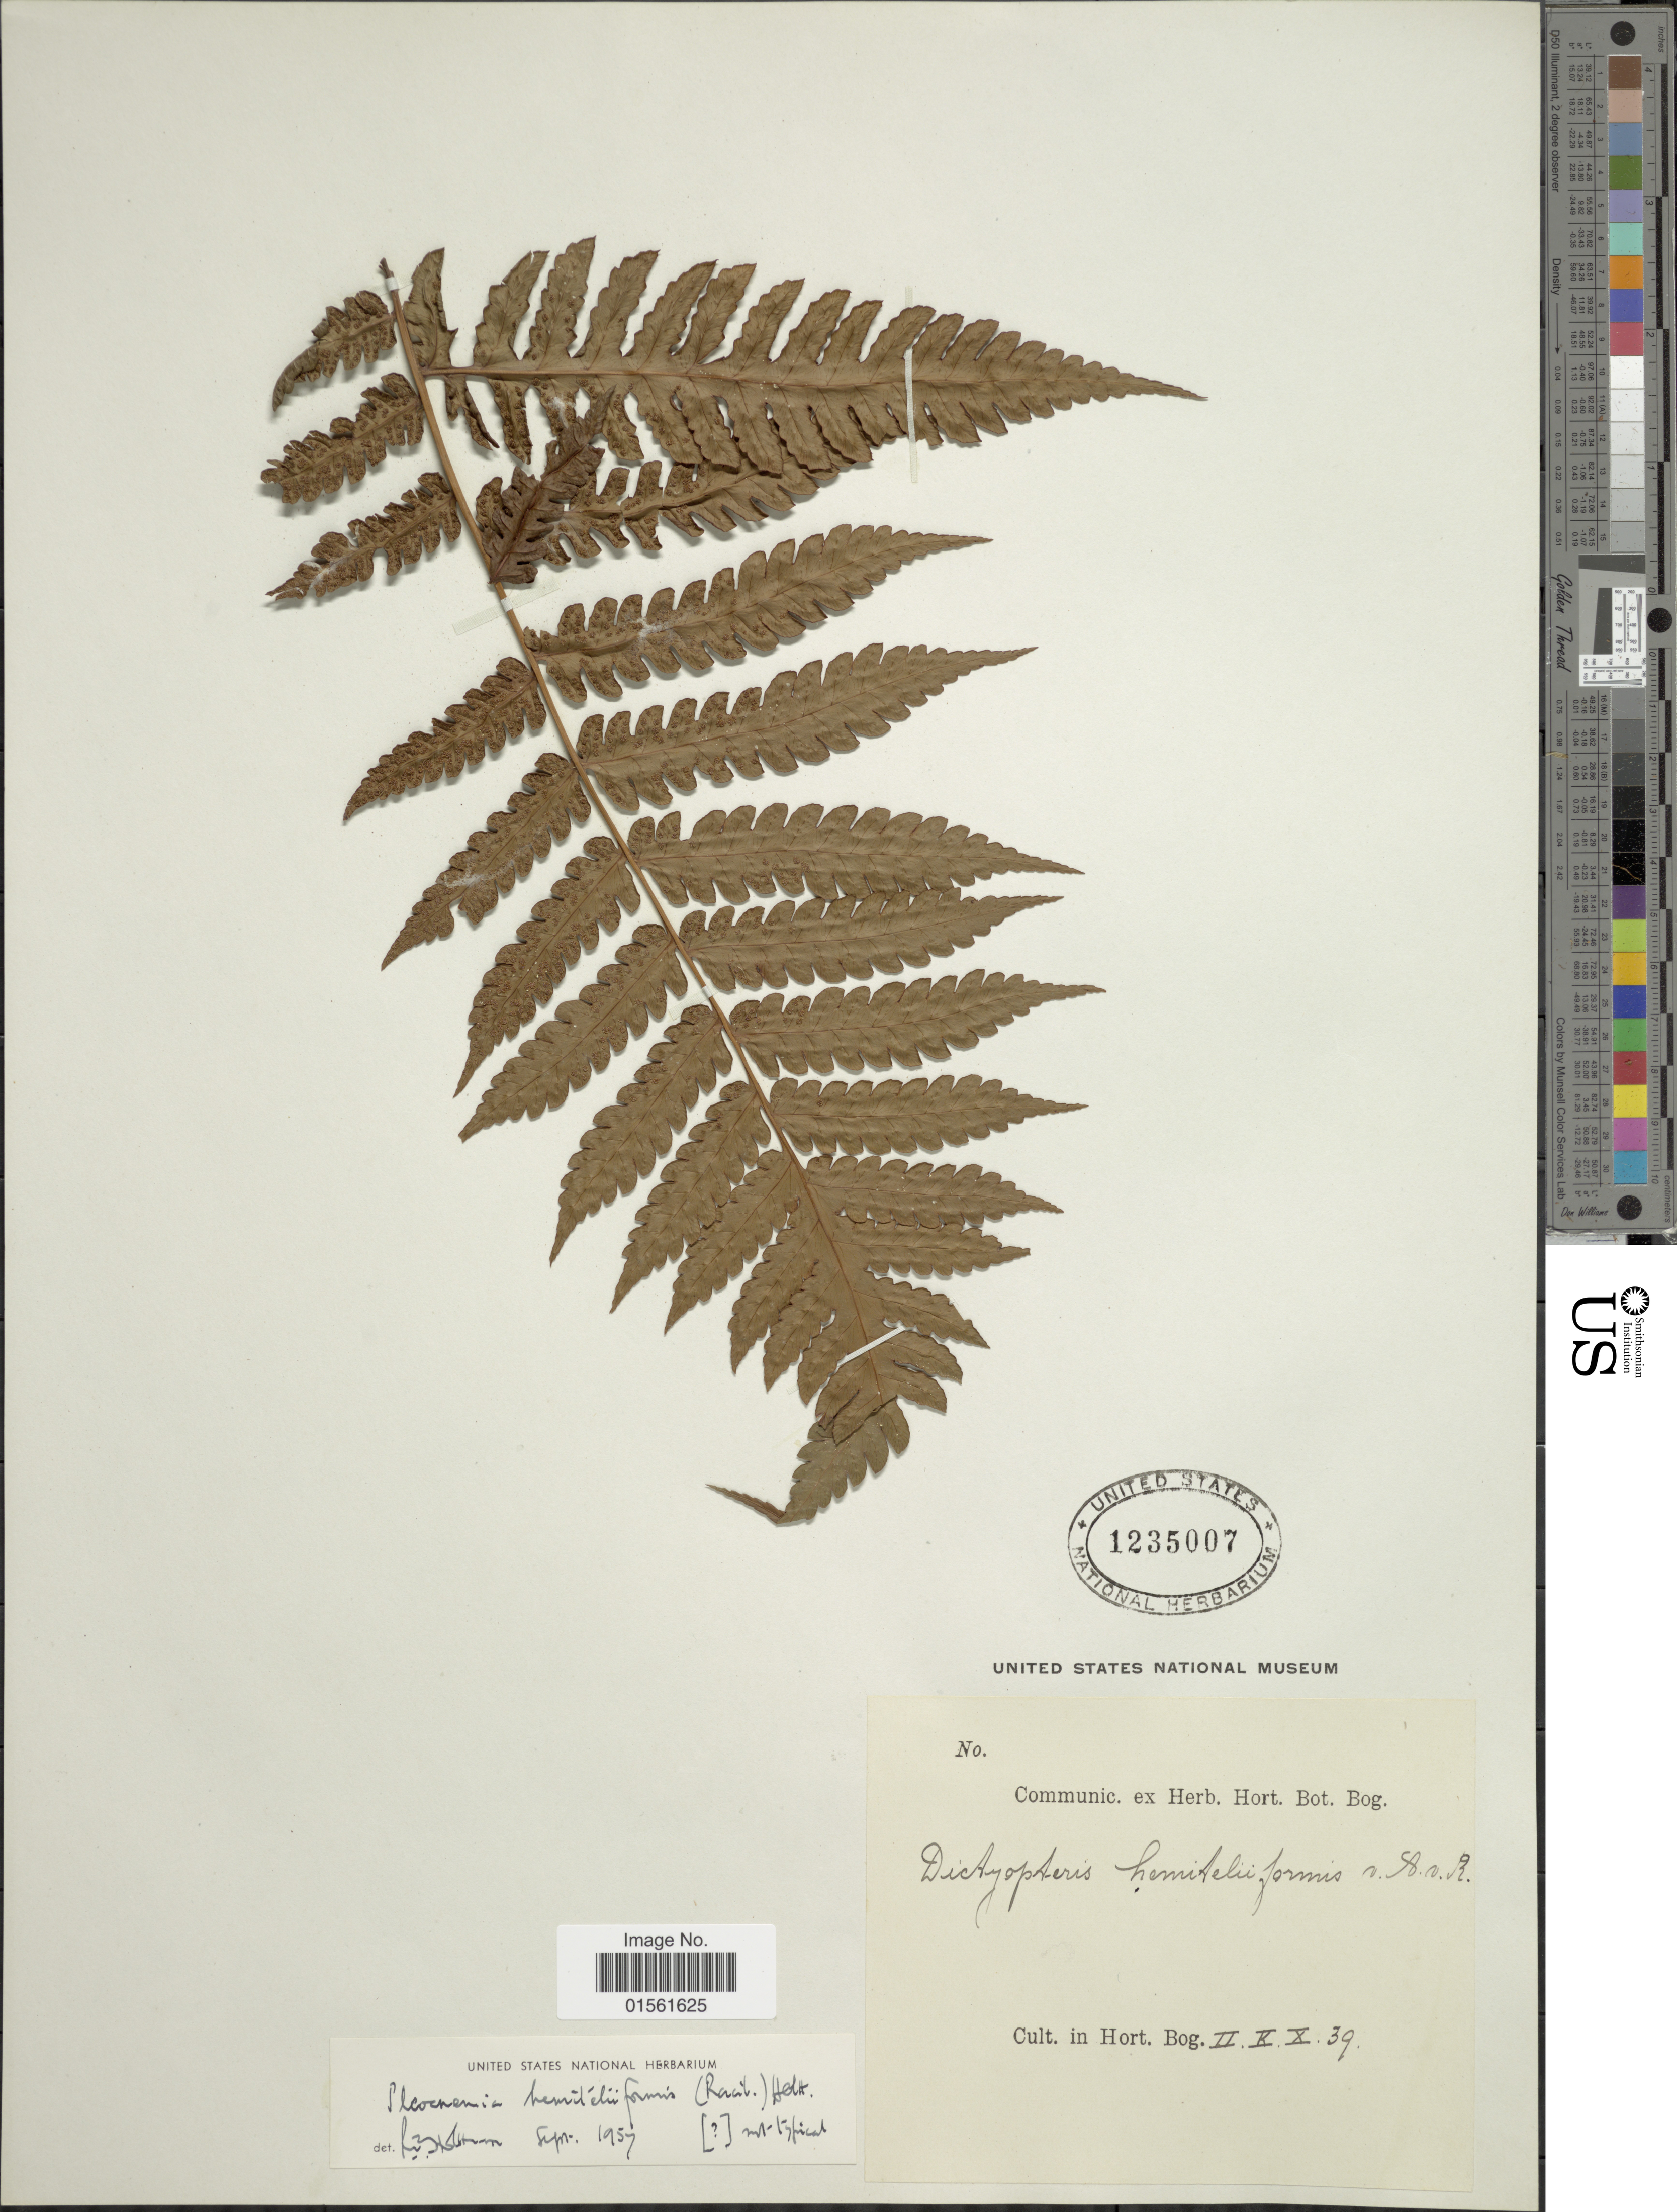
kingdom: Plantae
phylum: Tracheophyta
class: Polypodiopsida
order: Polypodiales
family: Dryopteridaceae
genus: Pleocnemia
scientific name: Pleocnemia hemiteliiformis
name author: (Racib.) Holttum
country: Indonesia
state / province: Java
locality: Hort. Bog. II. X.X.39.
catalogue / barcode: US 1235007